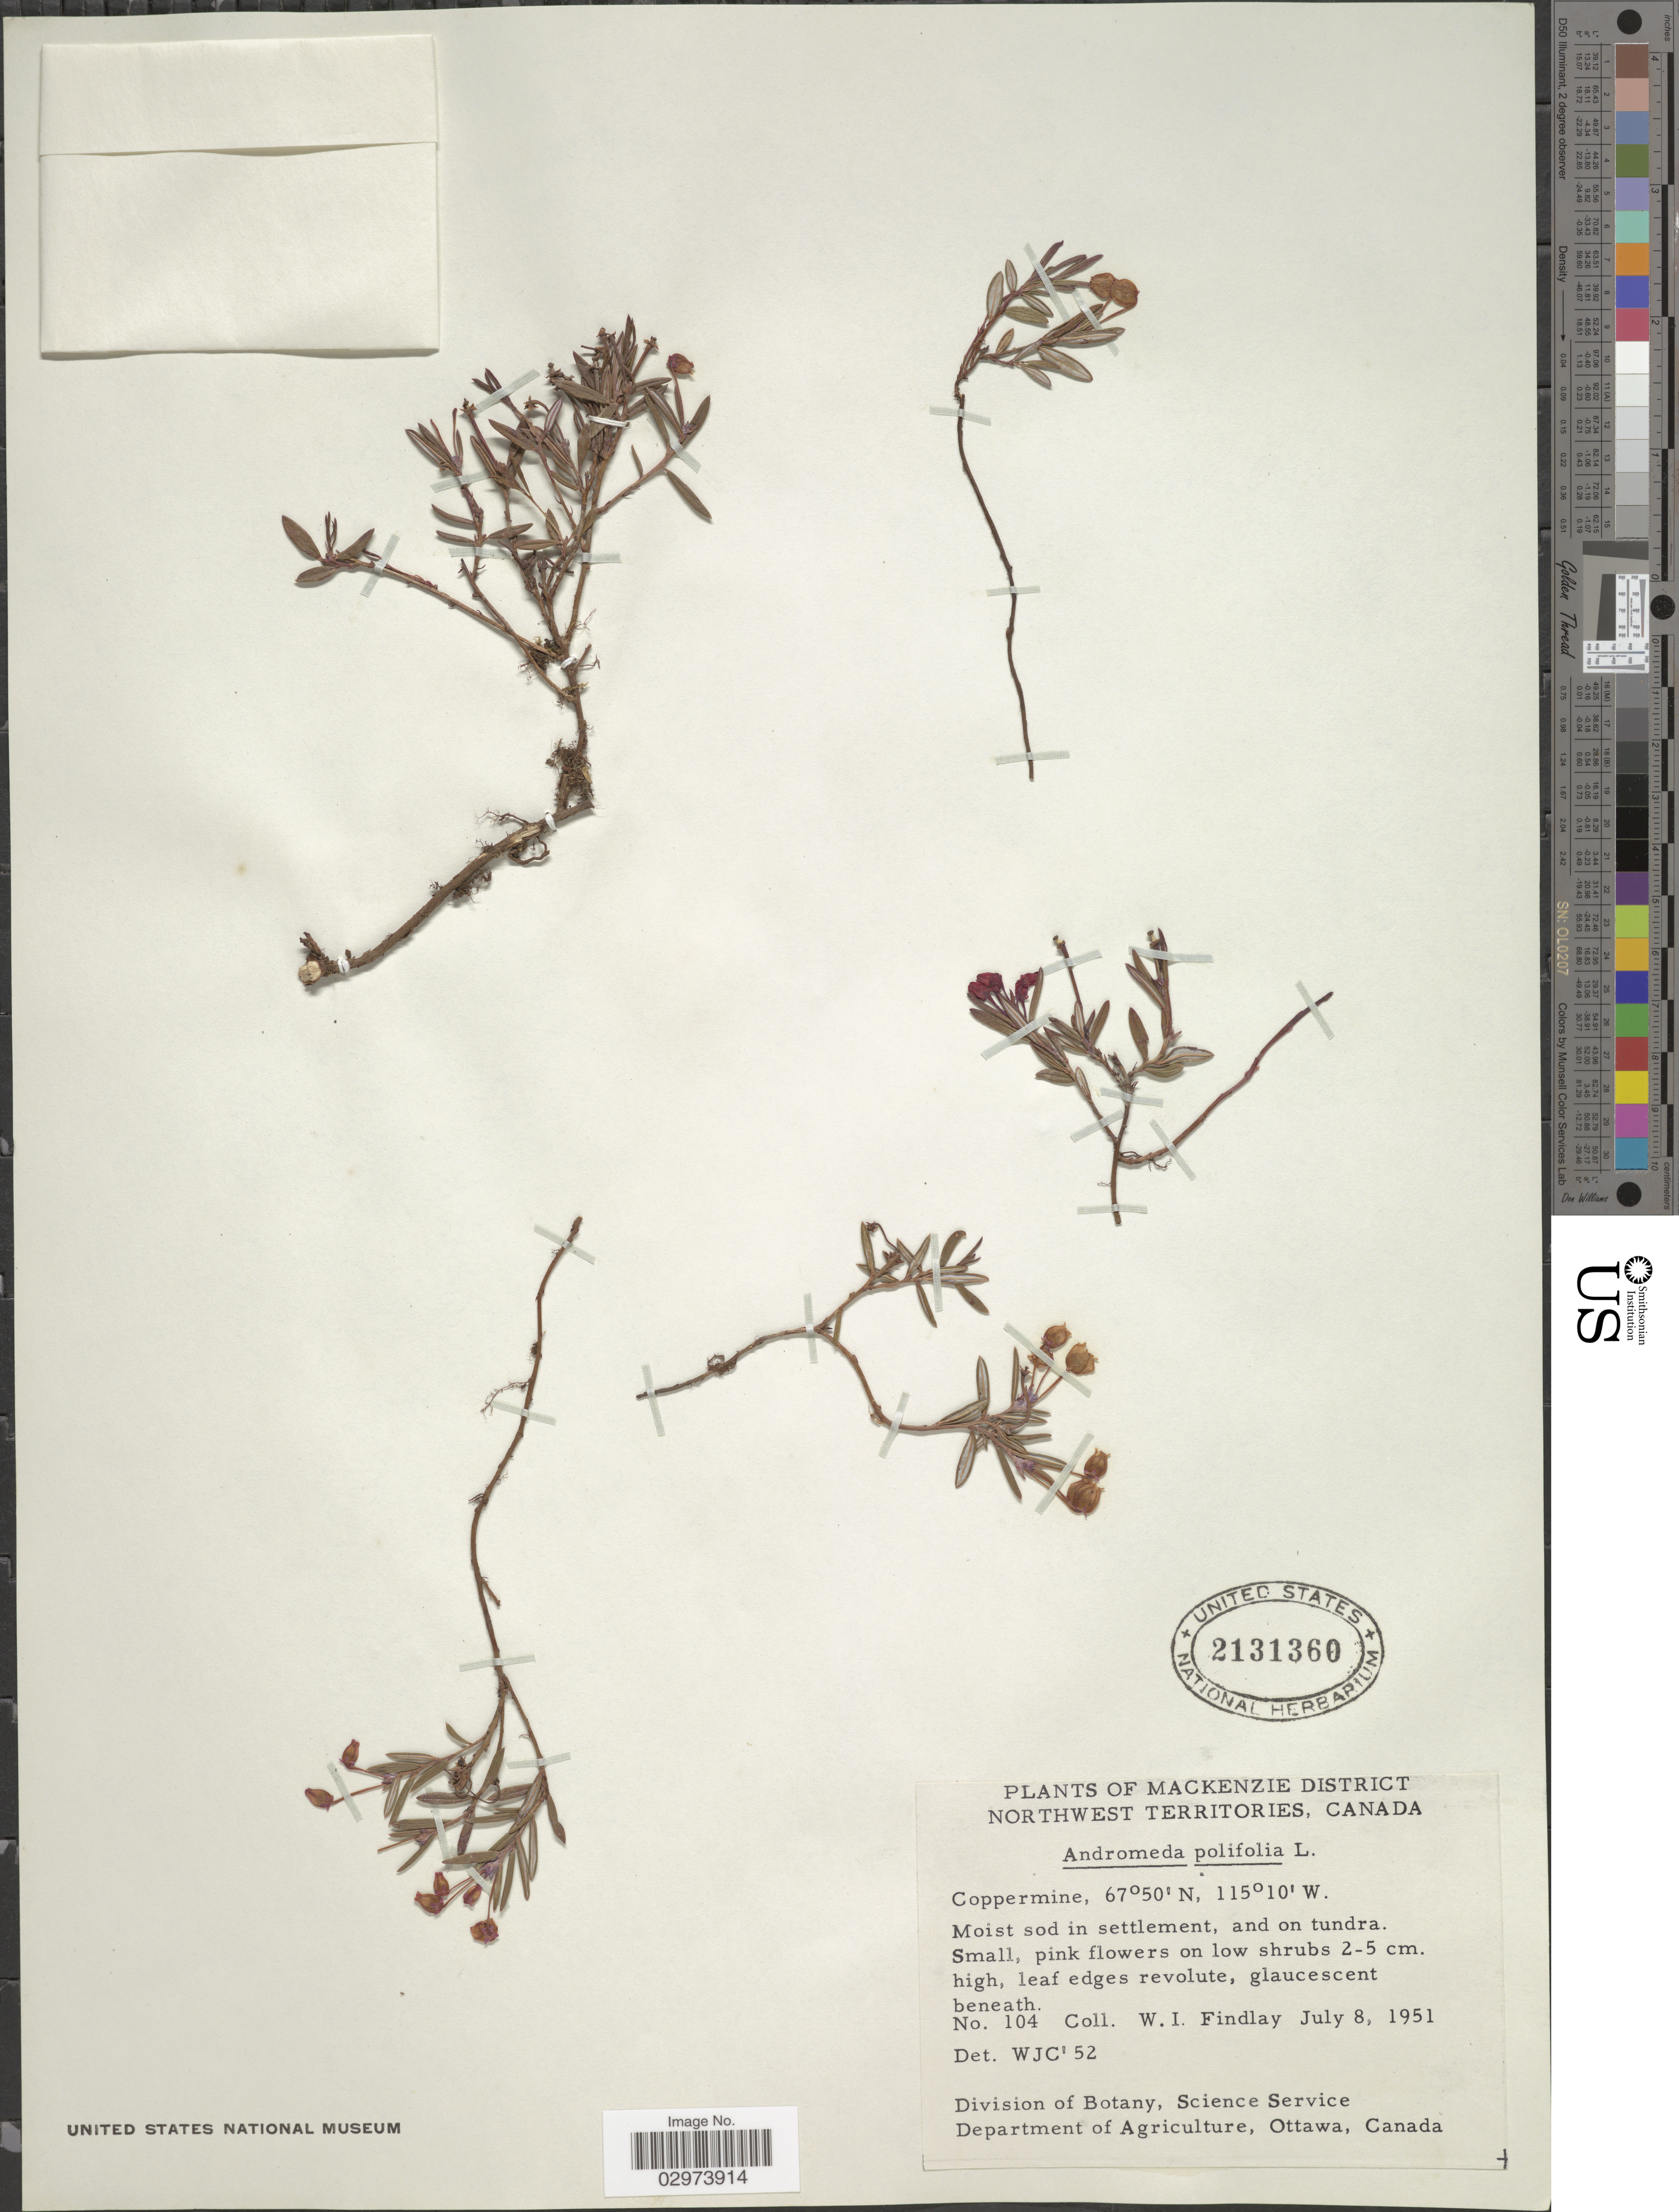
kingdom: Plantae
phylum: Tracheophyta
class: Magnoliopsida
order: Ericales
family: Ericaceae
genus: Andromeda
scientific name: Andromeda polifolia var. latifolia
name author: Aiton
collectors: W. Findlay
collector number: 104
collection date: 1951-07-08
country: Canada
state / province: Northwest Territories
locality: Mackenzie District. Northwest Territories. Coppermine.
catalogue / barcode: US 2131360